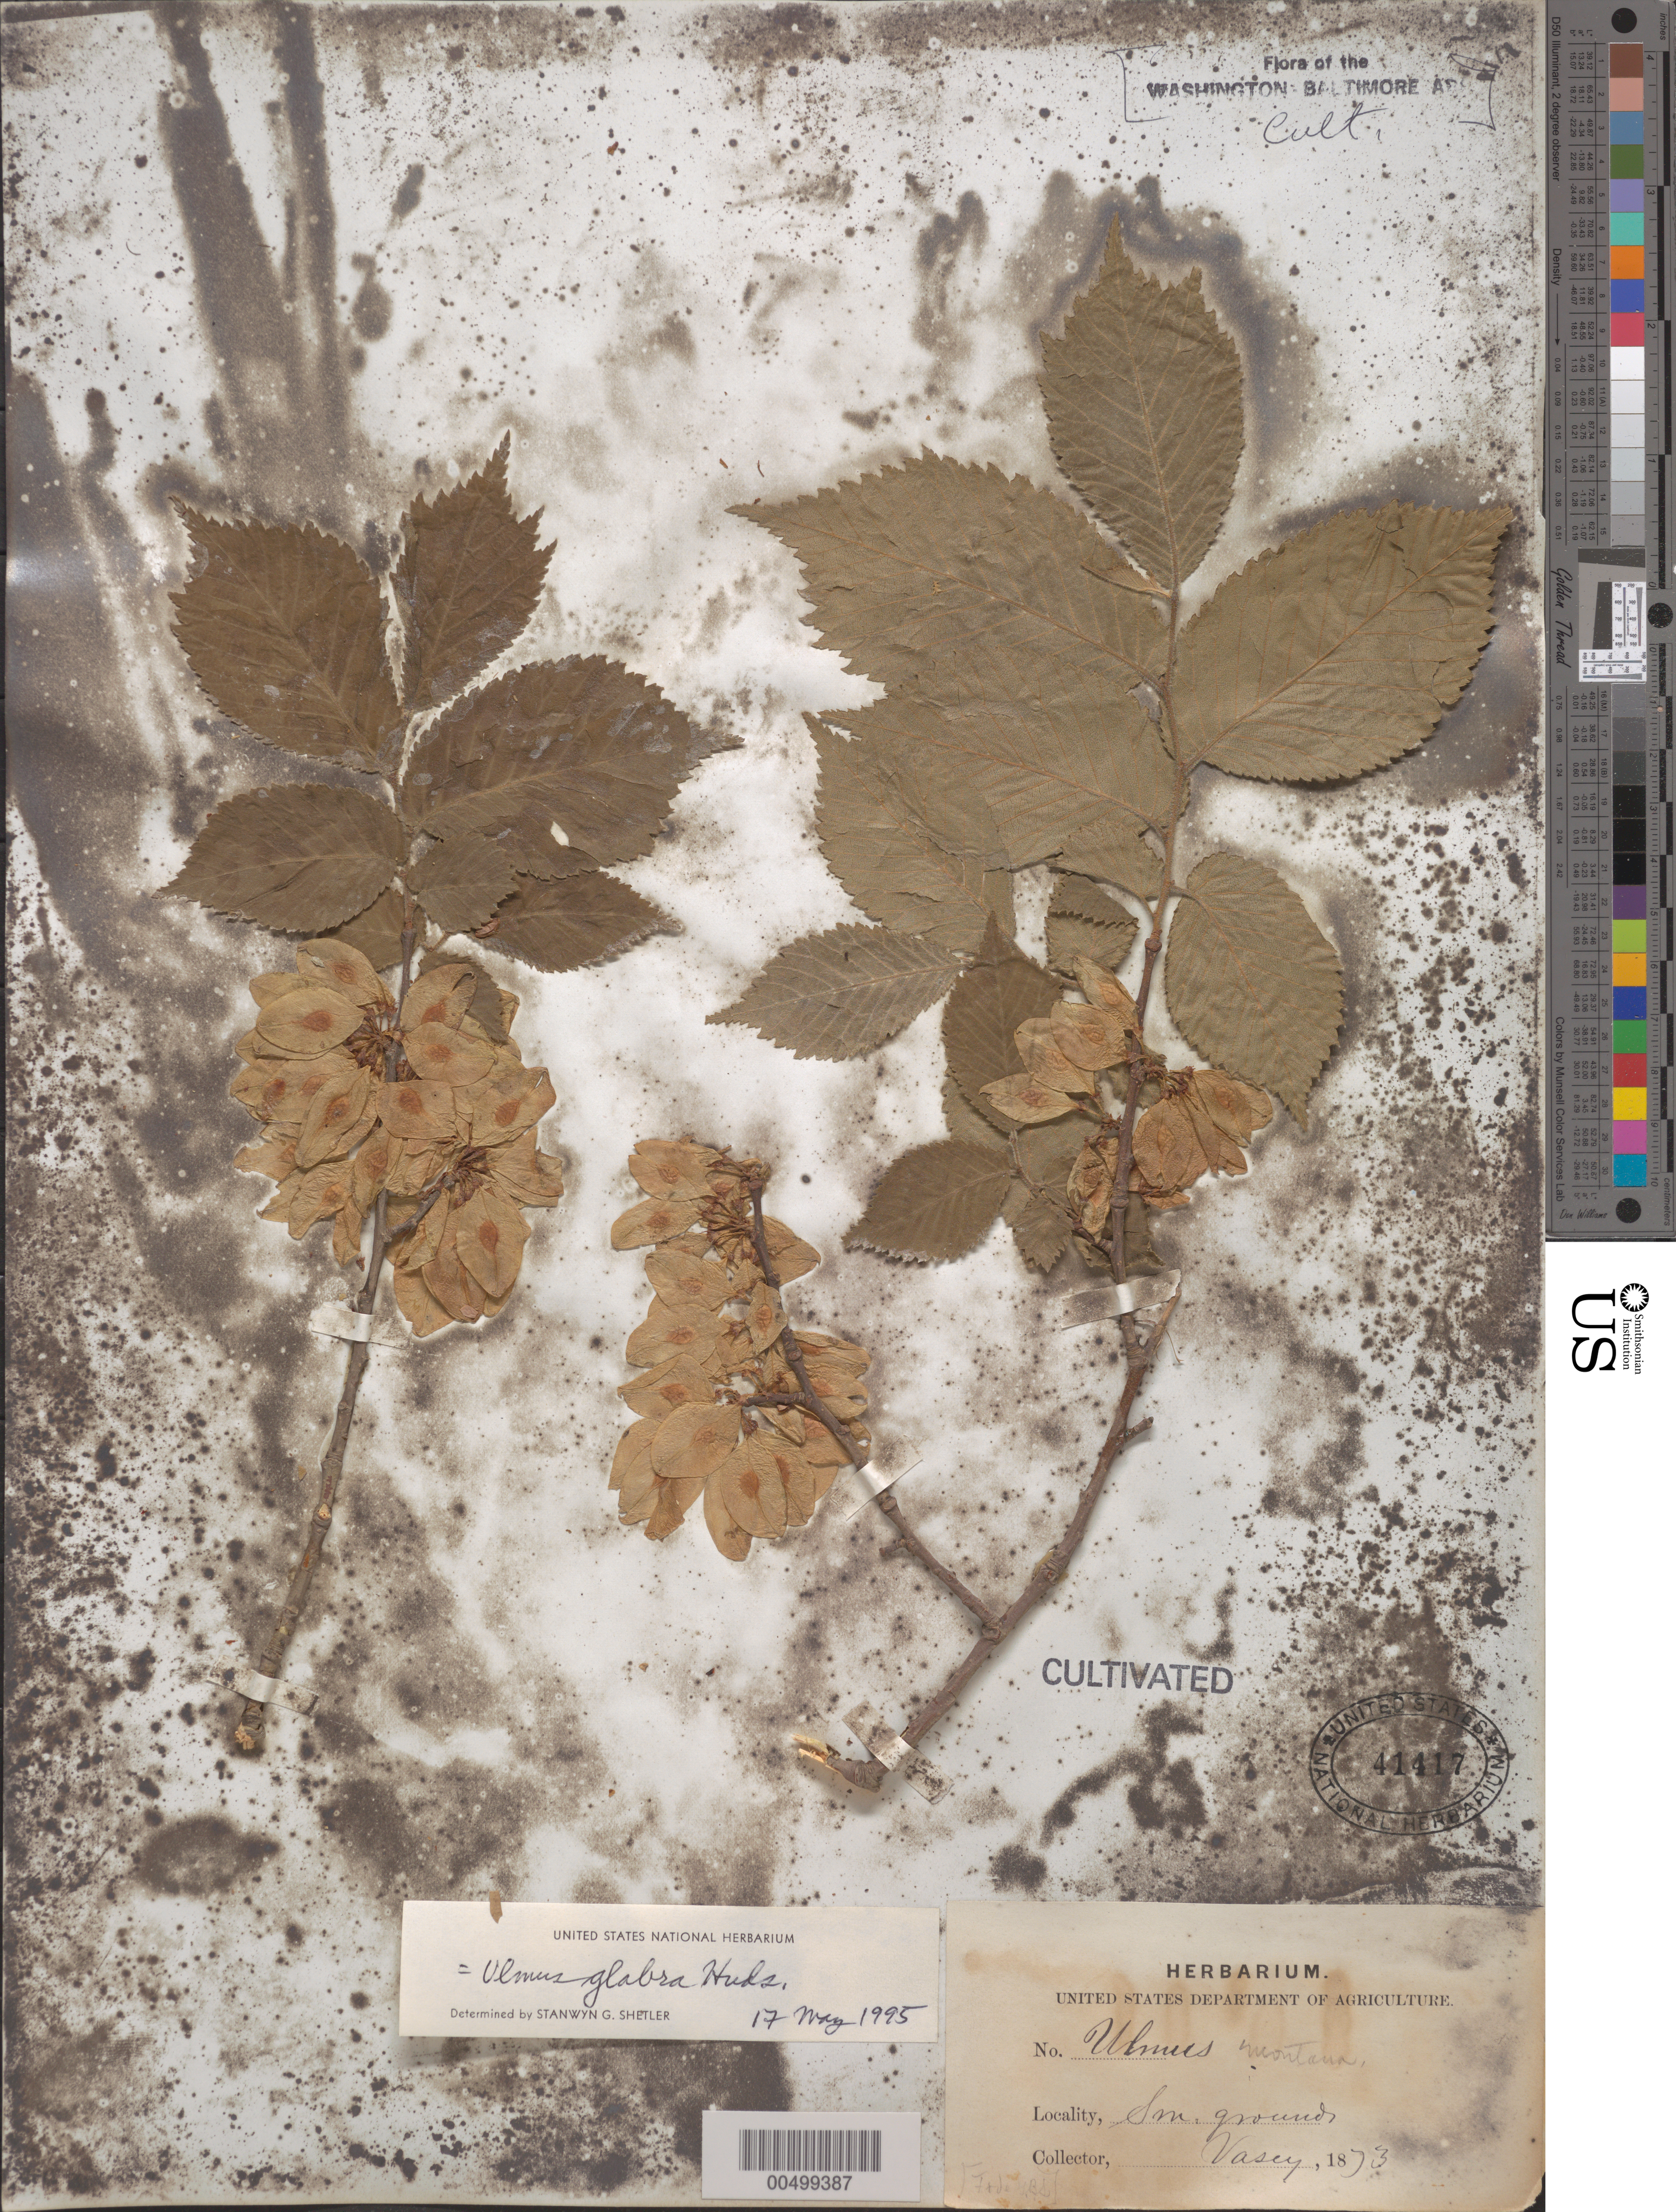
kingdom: Plantae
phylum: Tracheophyta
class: Magnoliopsida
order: Rosales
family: Ulmaceae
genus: Ulmus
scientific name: Ulmus glabra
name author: Huds.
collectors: G. Vasey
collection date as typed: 1873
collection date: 1873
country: United States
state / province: District of Columbia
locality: Sm(ithsonian) grounds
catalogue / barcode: US 41417